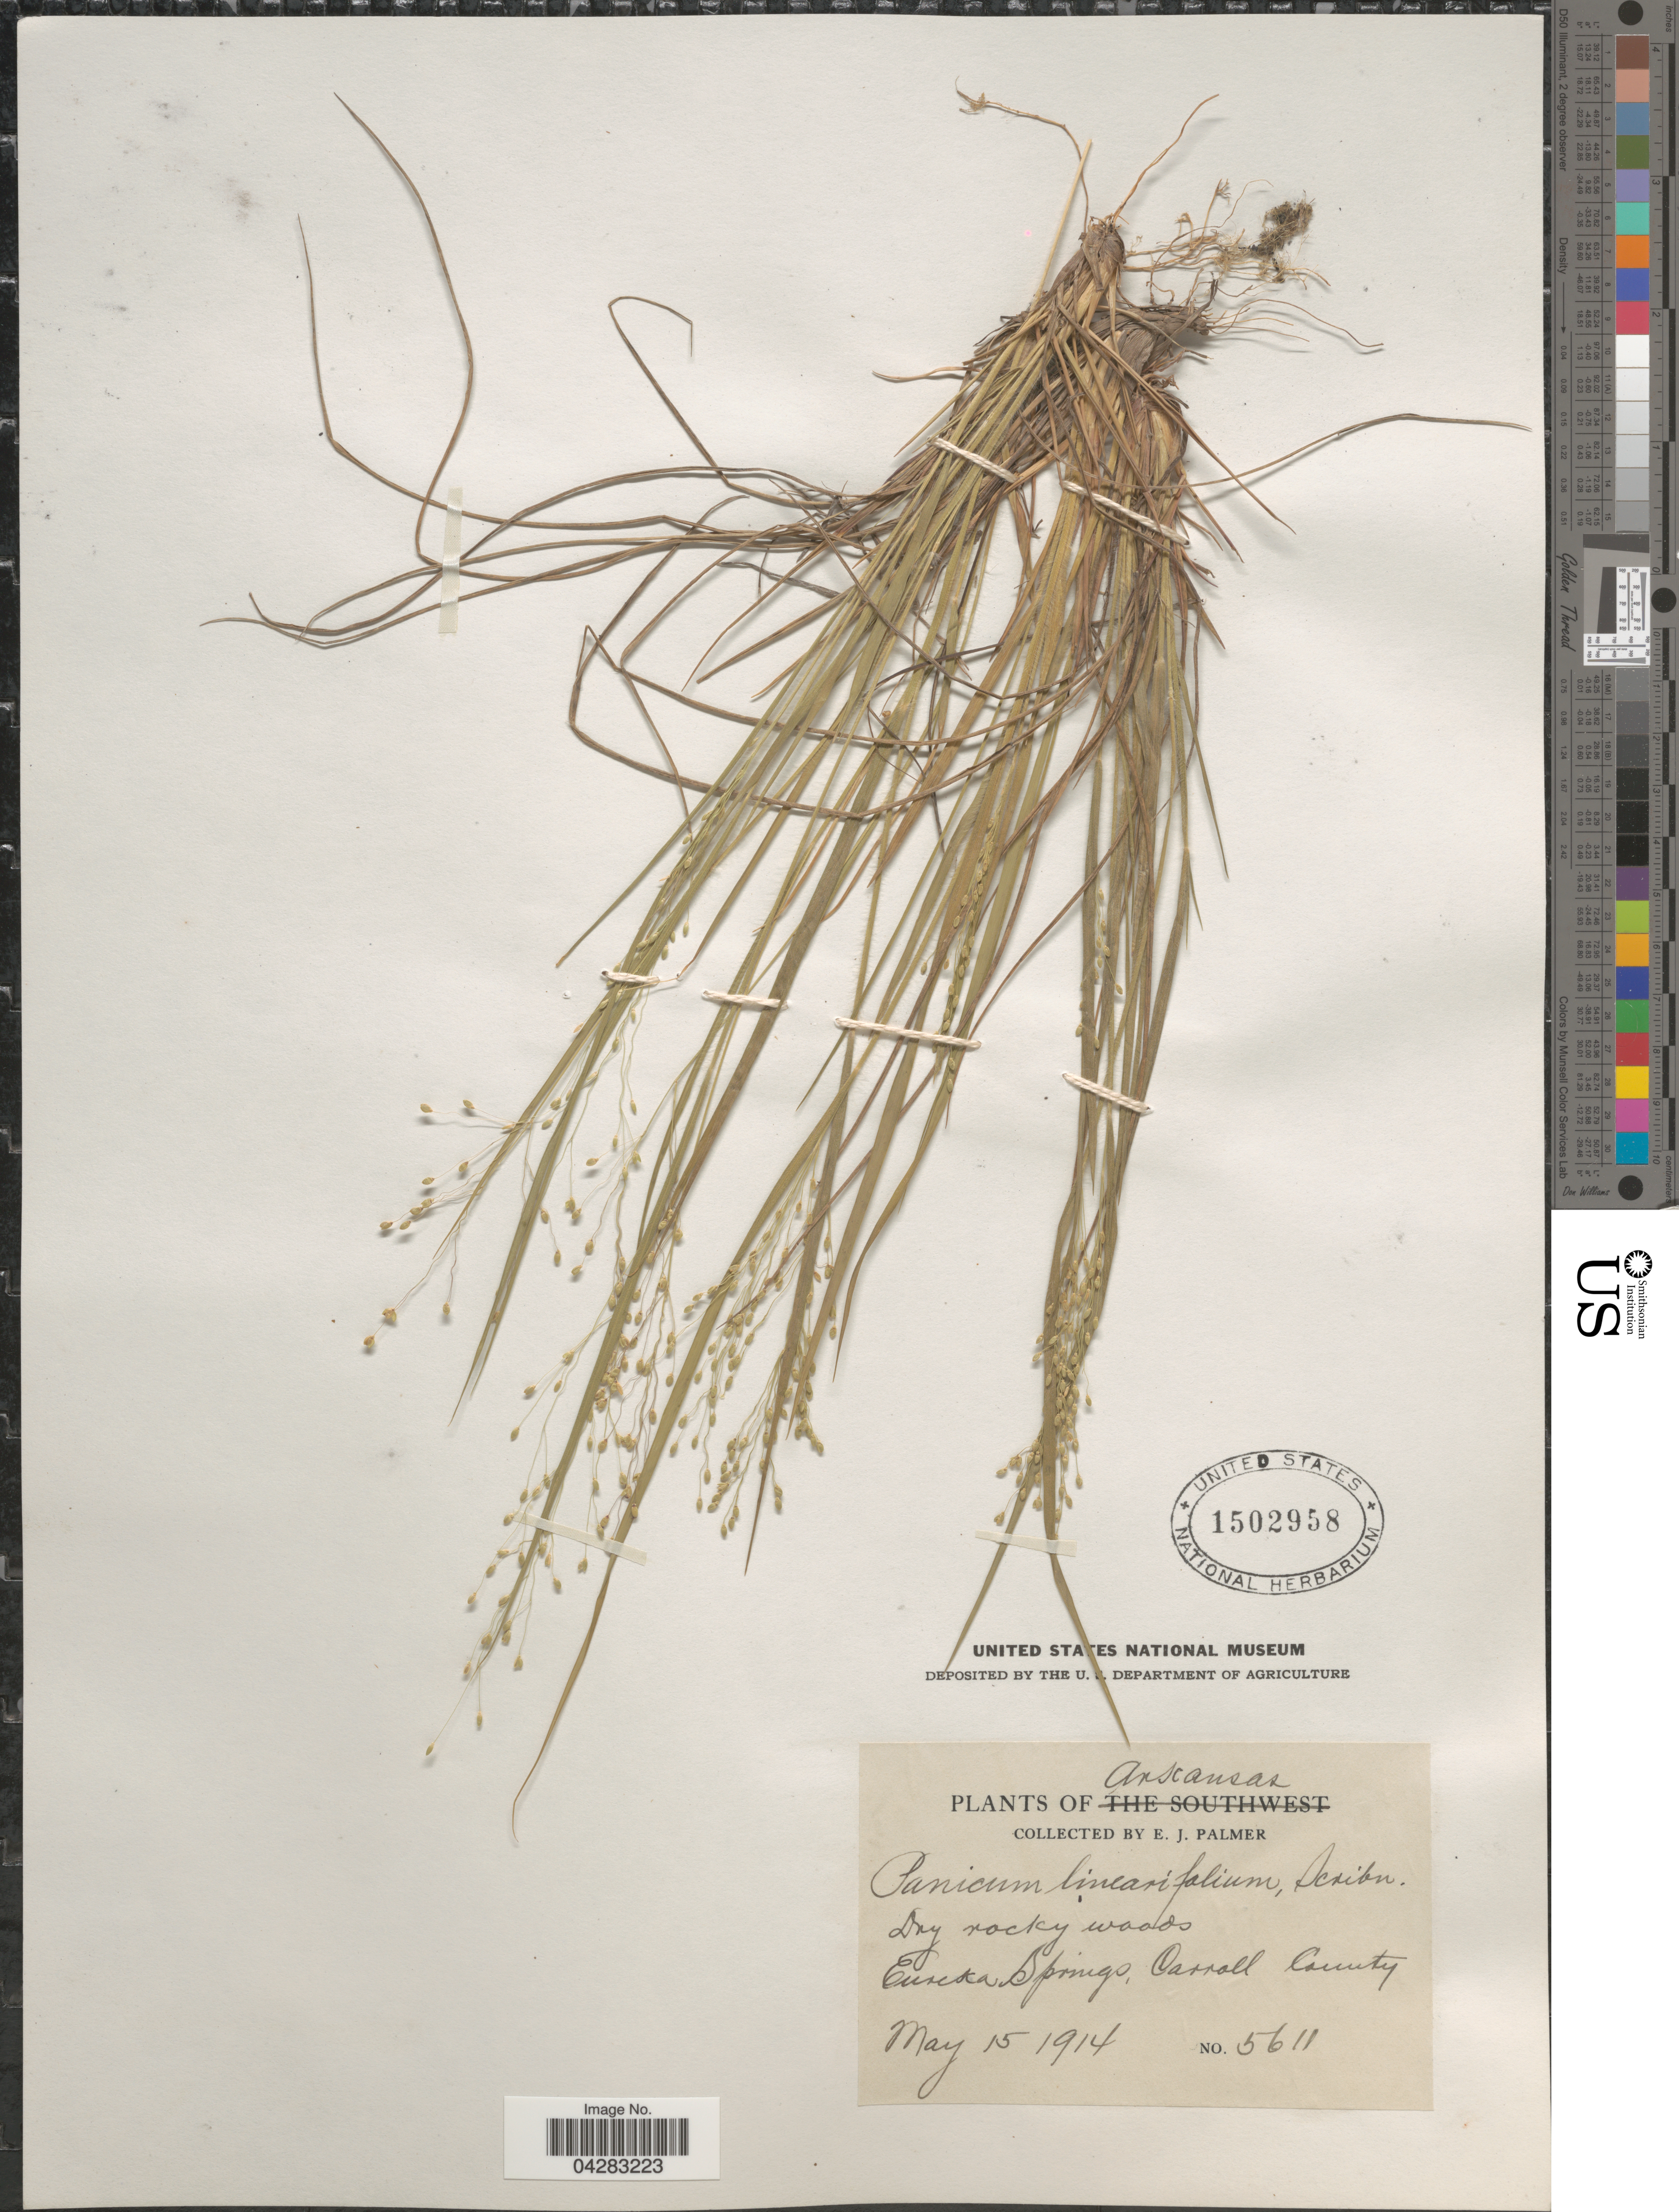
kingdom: Plantae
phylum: Tracheophyta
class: Liliopsida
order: Poales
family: Poaceae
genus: Dichanthelium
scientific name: Dichanthelium linearifolium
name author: (Scribn.) Gould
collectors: E. J. Palmer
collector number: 5611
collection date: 1914-05-15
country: United States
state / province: Arkansas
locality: Eureka Springs, Carroll County.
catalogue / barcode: US 1502958